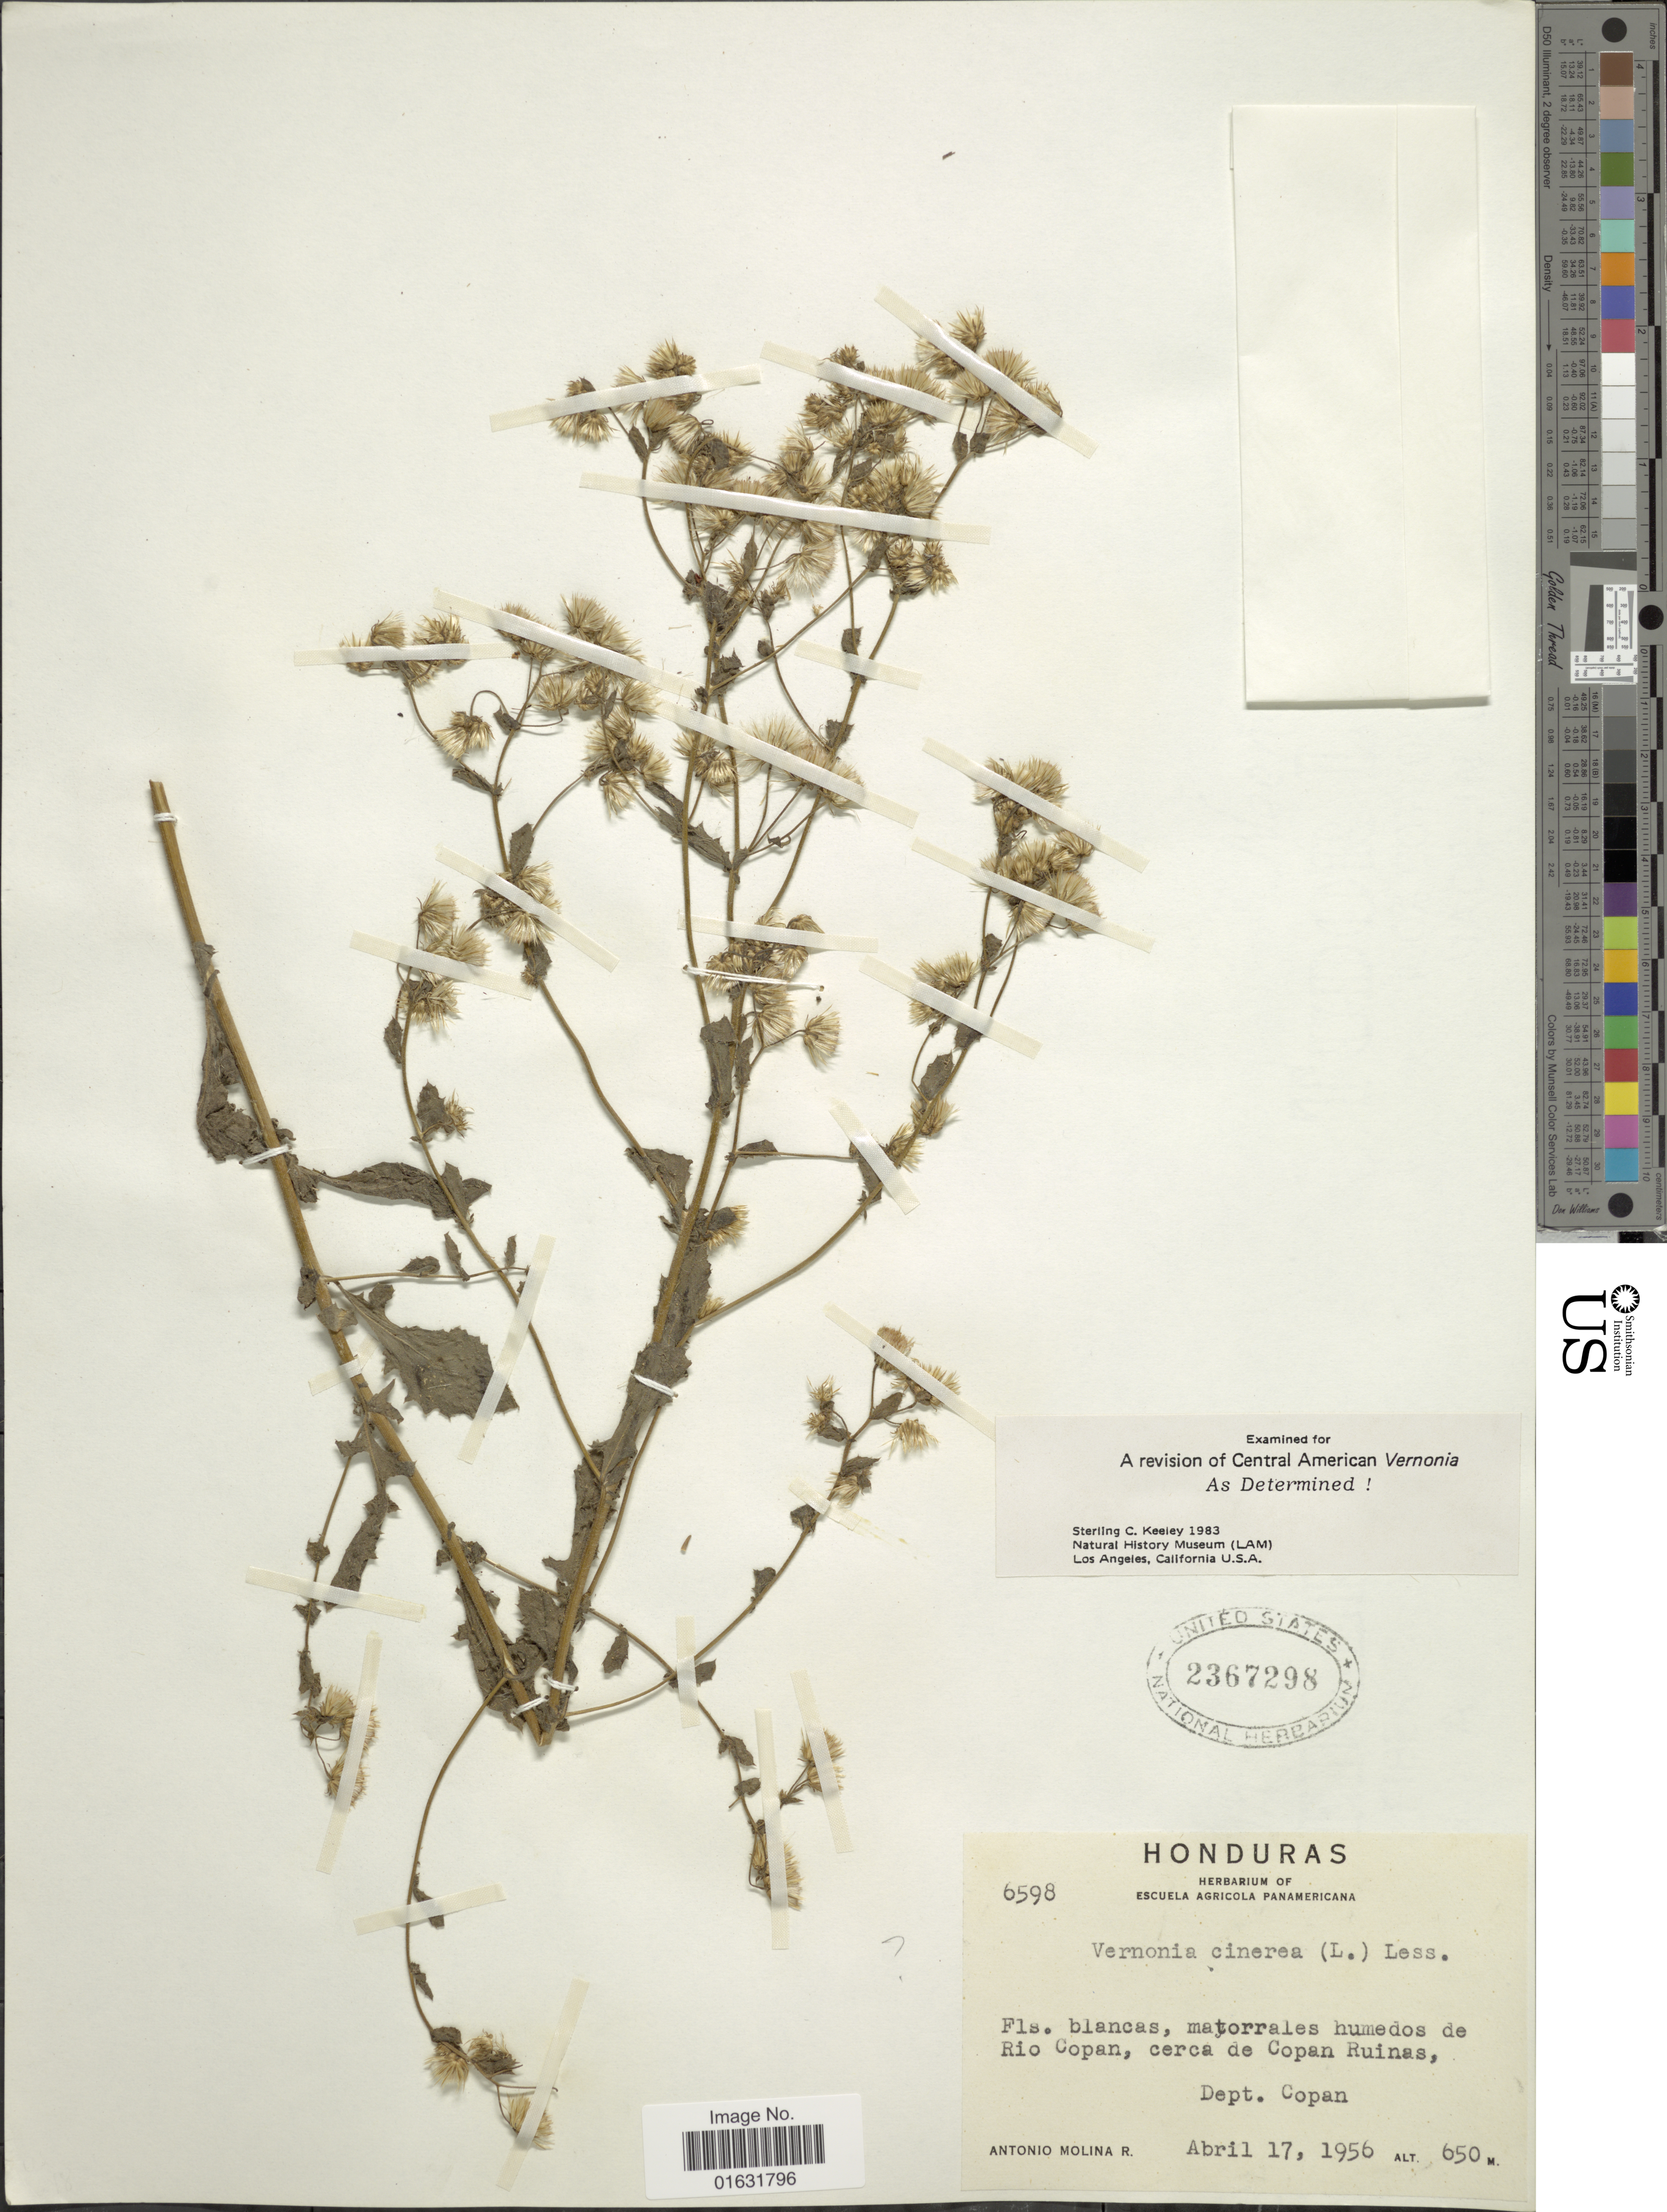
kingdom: Plantae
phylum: Tracheophyta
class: Magnoliopsida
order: Asterales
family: Asteraceae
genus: Cyanthillium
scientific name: Cyanthillium cinereum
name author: (L.) H. Rob.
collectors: A. Molina R.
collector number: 6598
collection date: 1956-04-17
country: Honduras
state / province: Copán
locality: Matorrales humedos de Rio Copan, cerca de Copan Ruinas, Dept. Copan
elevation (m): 650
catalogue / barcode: US 2367298